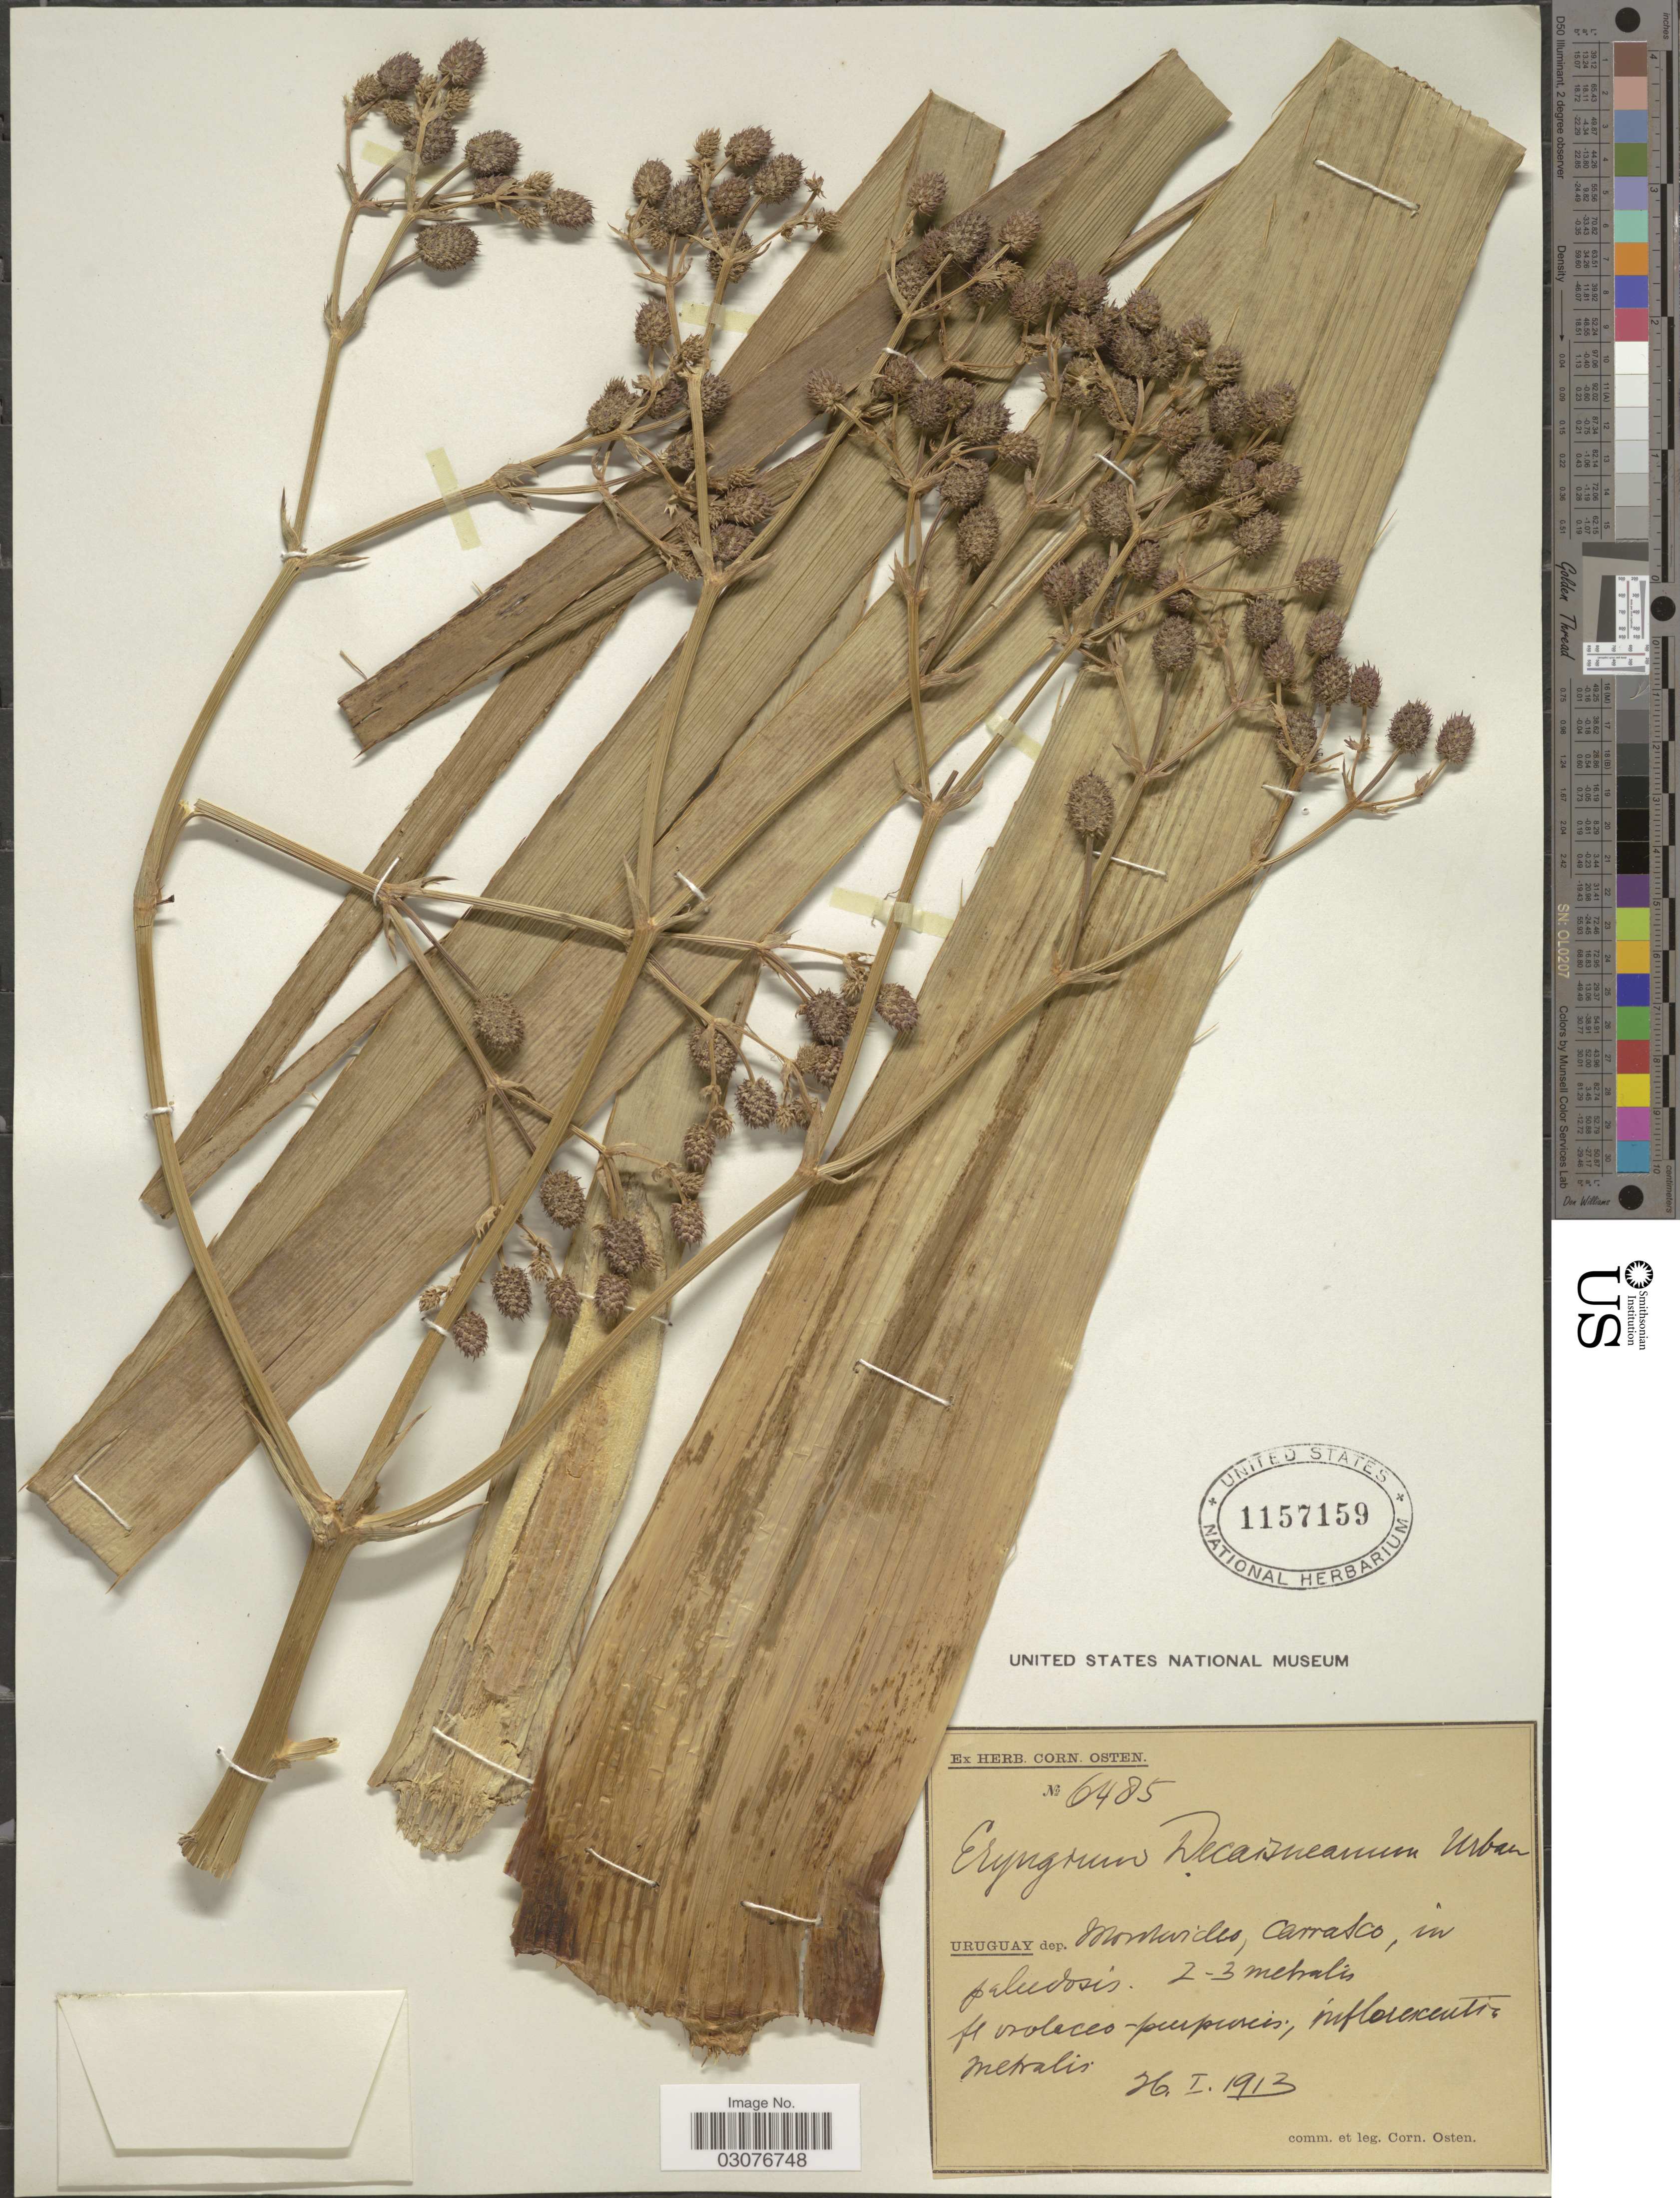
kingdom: Plantae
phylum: Tracheophyta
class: Magnoliopsida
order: Apiales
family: Apiaceae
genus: Eryngium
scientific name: Eryngium pandanifolium var. pandanifolium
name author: Cham. & Schltdl.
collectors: C. Osten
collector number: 6485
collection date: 1913-01-26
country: Uruguay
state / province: Montevideo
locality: Dep. Montevideo, Carrasco, in paludosis.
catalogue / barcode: US 1157159